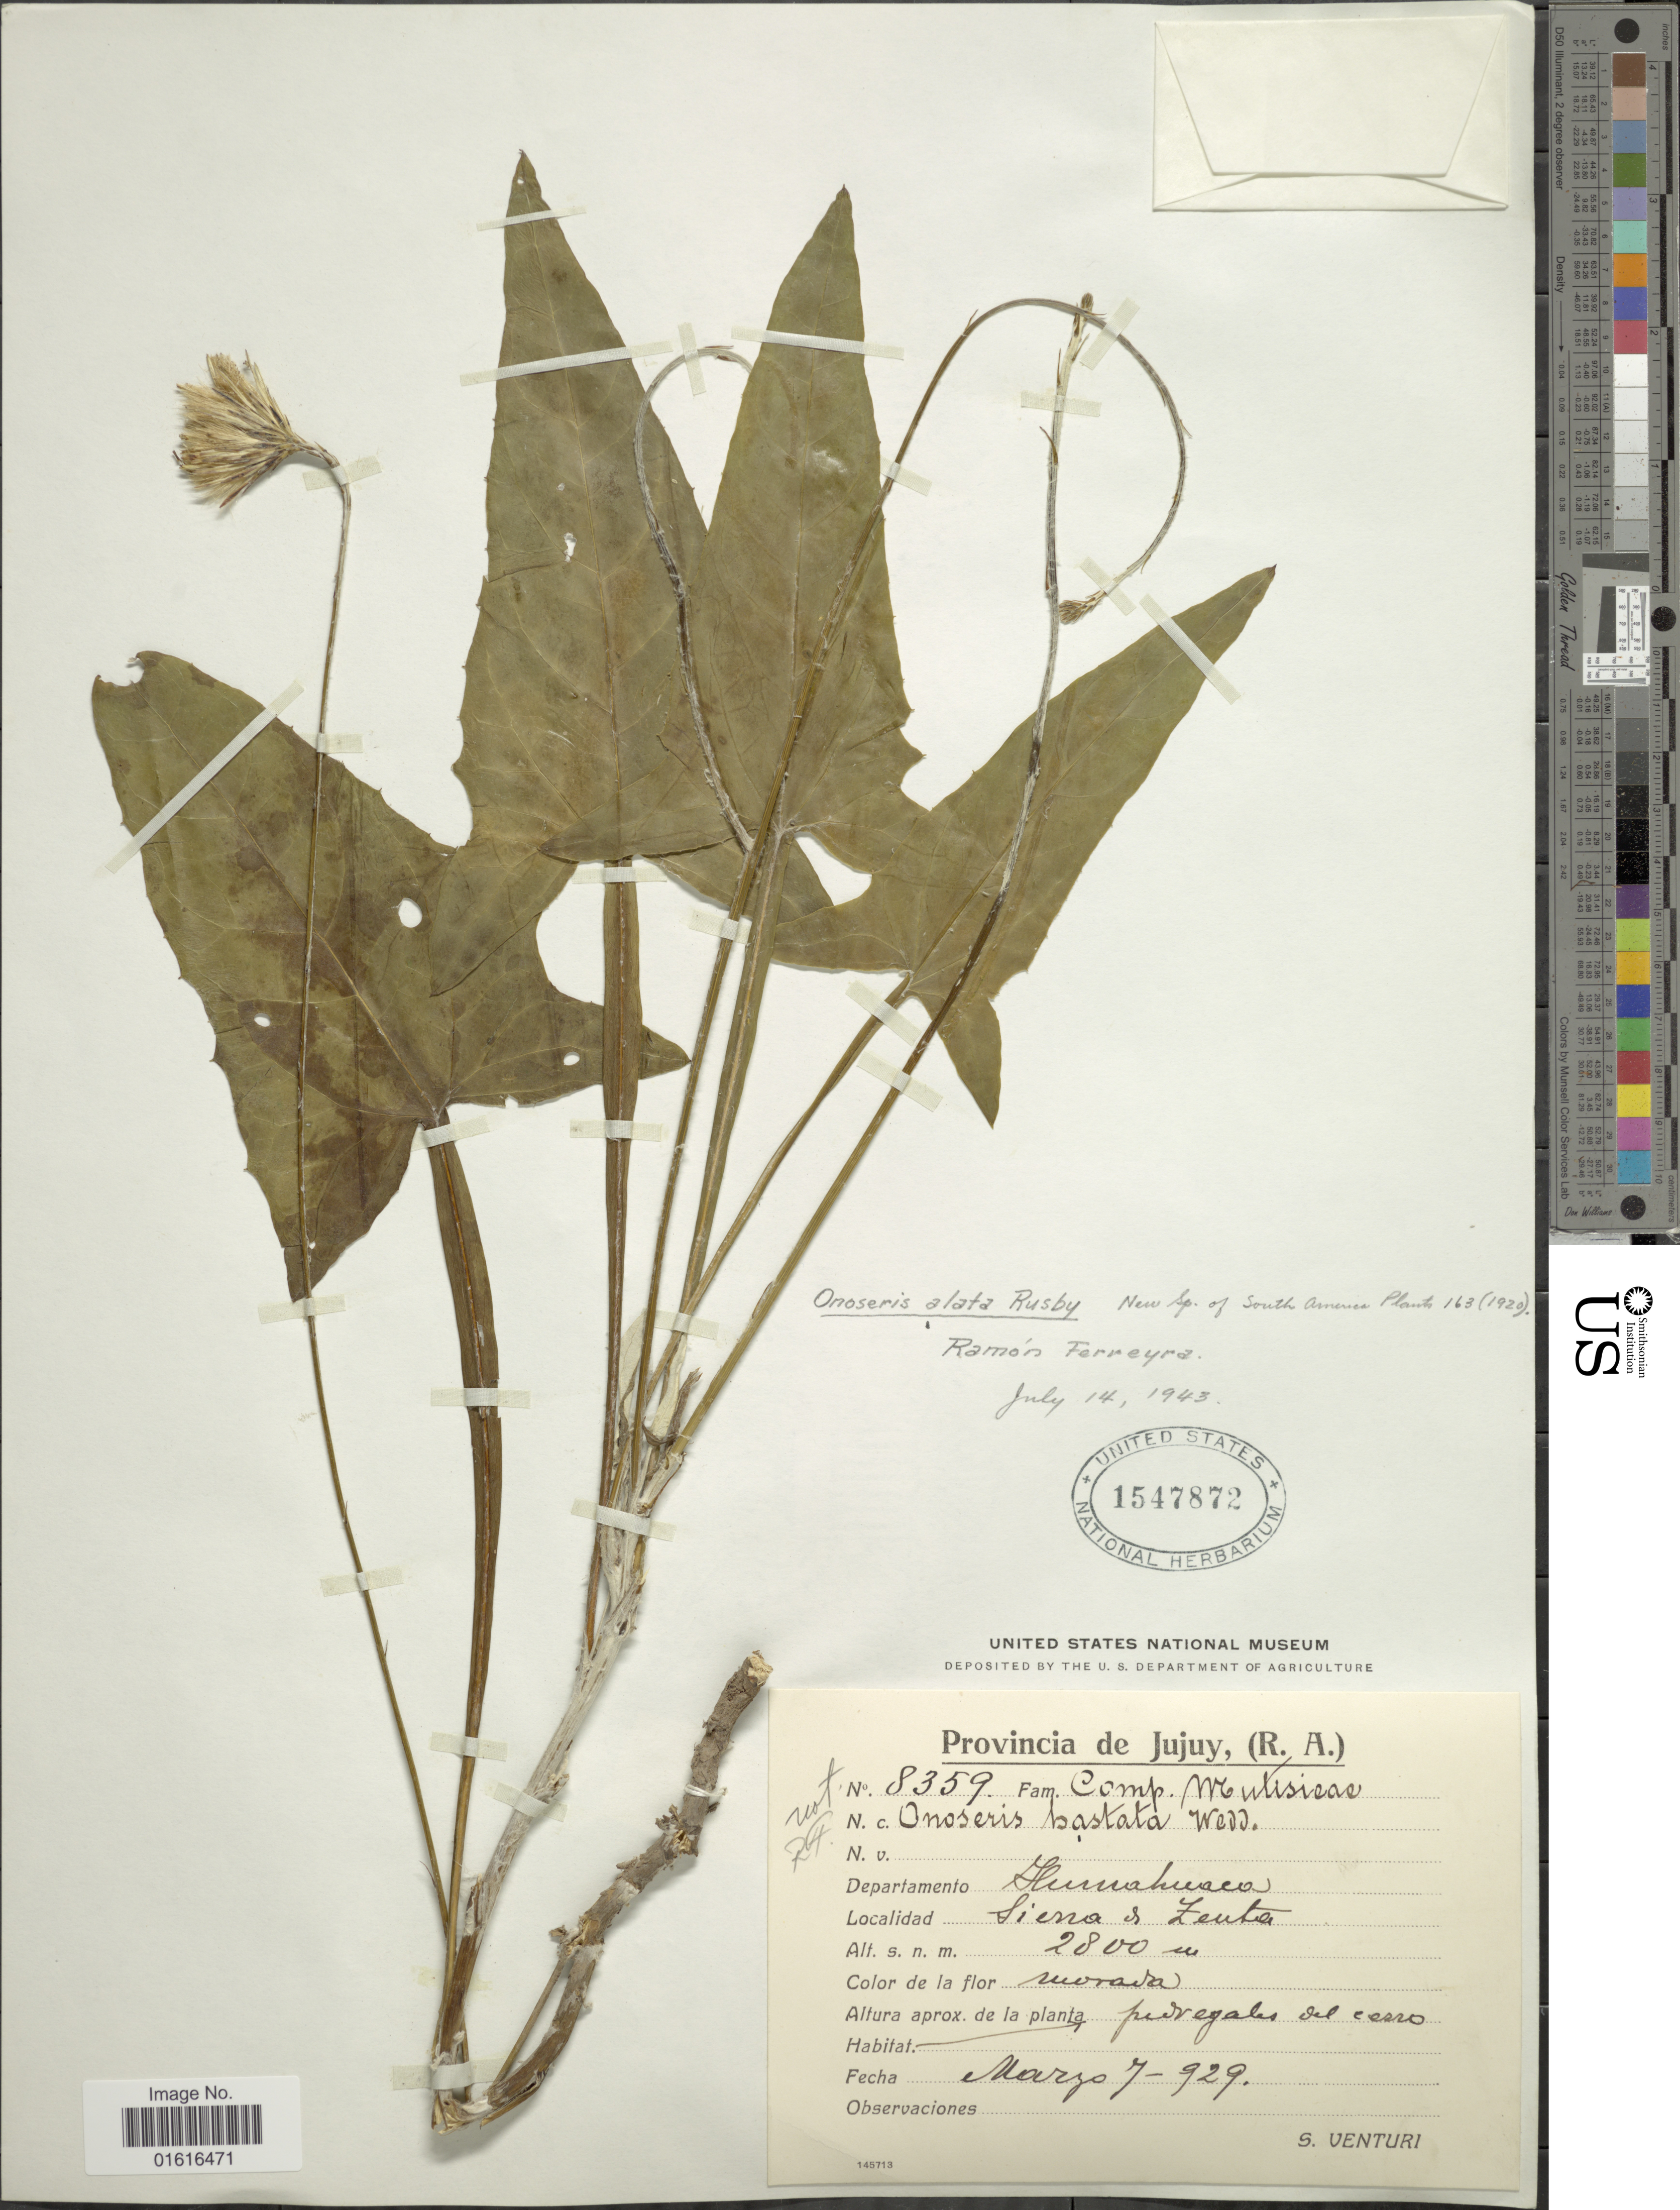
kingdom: Plantae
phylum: Tracheophyta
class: Magnoliopsida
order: Asterales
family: Asteraceae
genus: Onoseris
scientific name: Onoseris alata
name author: Rusby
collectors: S. Venturi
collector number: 8359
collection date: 1929-03-07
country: Argentina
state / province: Jujuy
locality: Departamento Humahuaca, Sierra da Zenta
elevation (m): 2800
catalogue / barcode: US 1547872